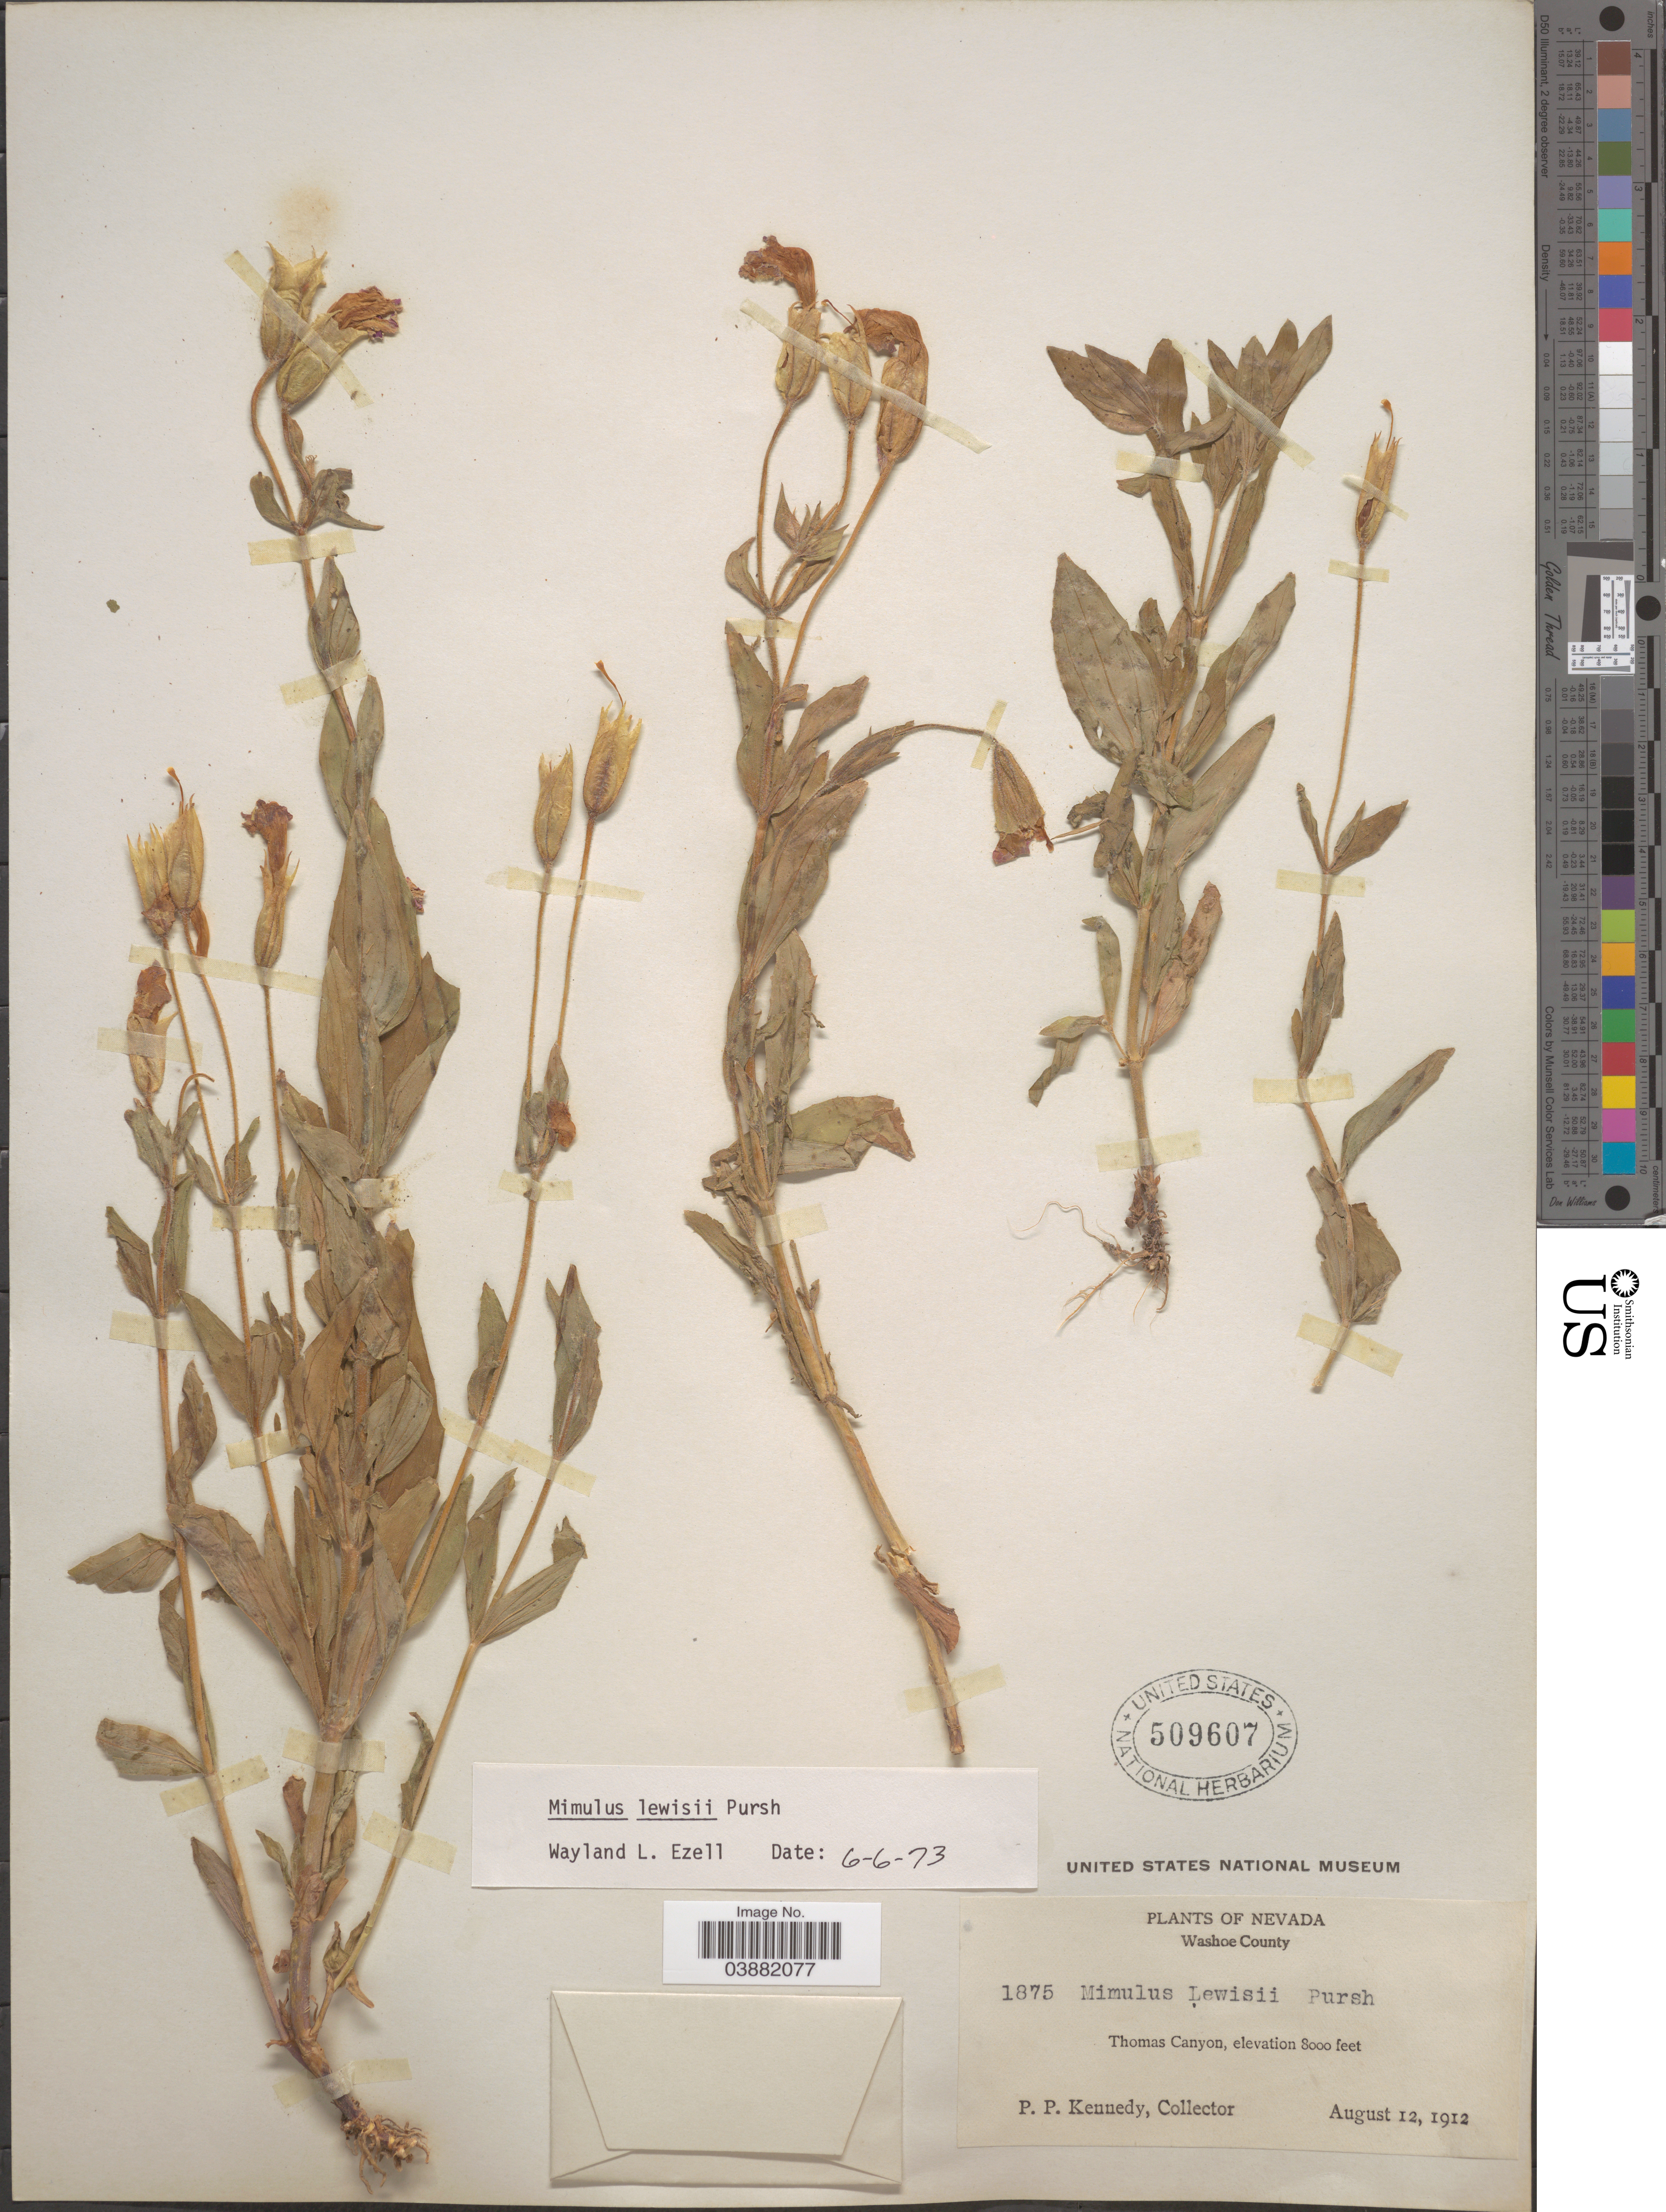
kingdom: Plantae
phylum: Tracheophyta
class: Magnoliopsida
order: Lamiales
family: Phrymaceae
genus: Mimulus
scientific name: Mimulus lewisii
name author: Pursh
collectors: P. Kennedy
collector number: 1875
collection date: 1912-08-12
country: United States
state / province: Nevada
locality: Washoe County. Thomas Canyon.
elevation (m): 2438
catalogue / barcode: US 509607